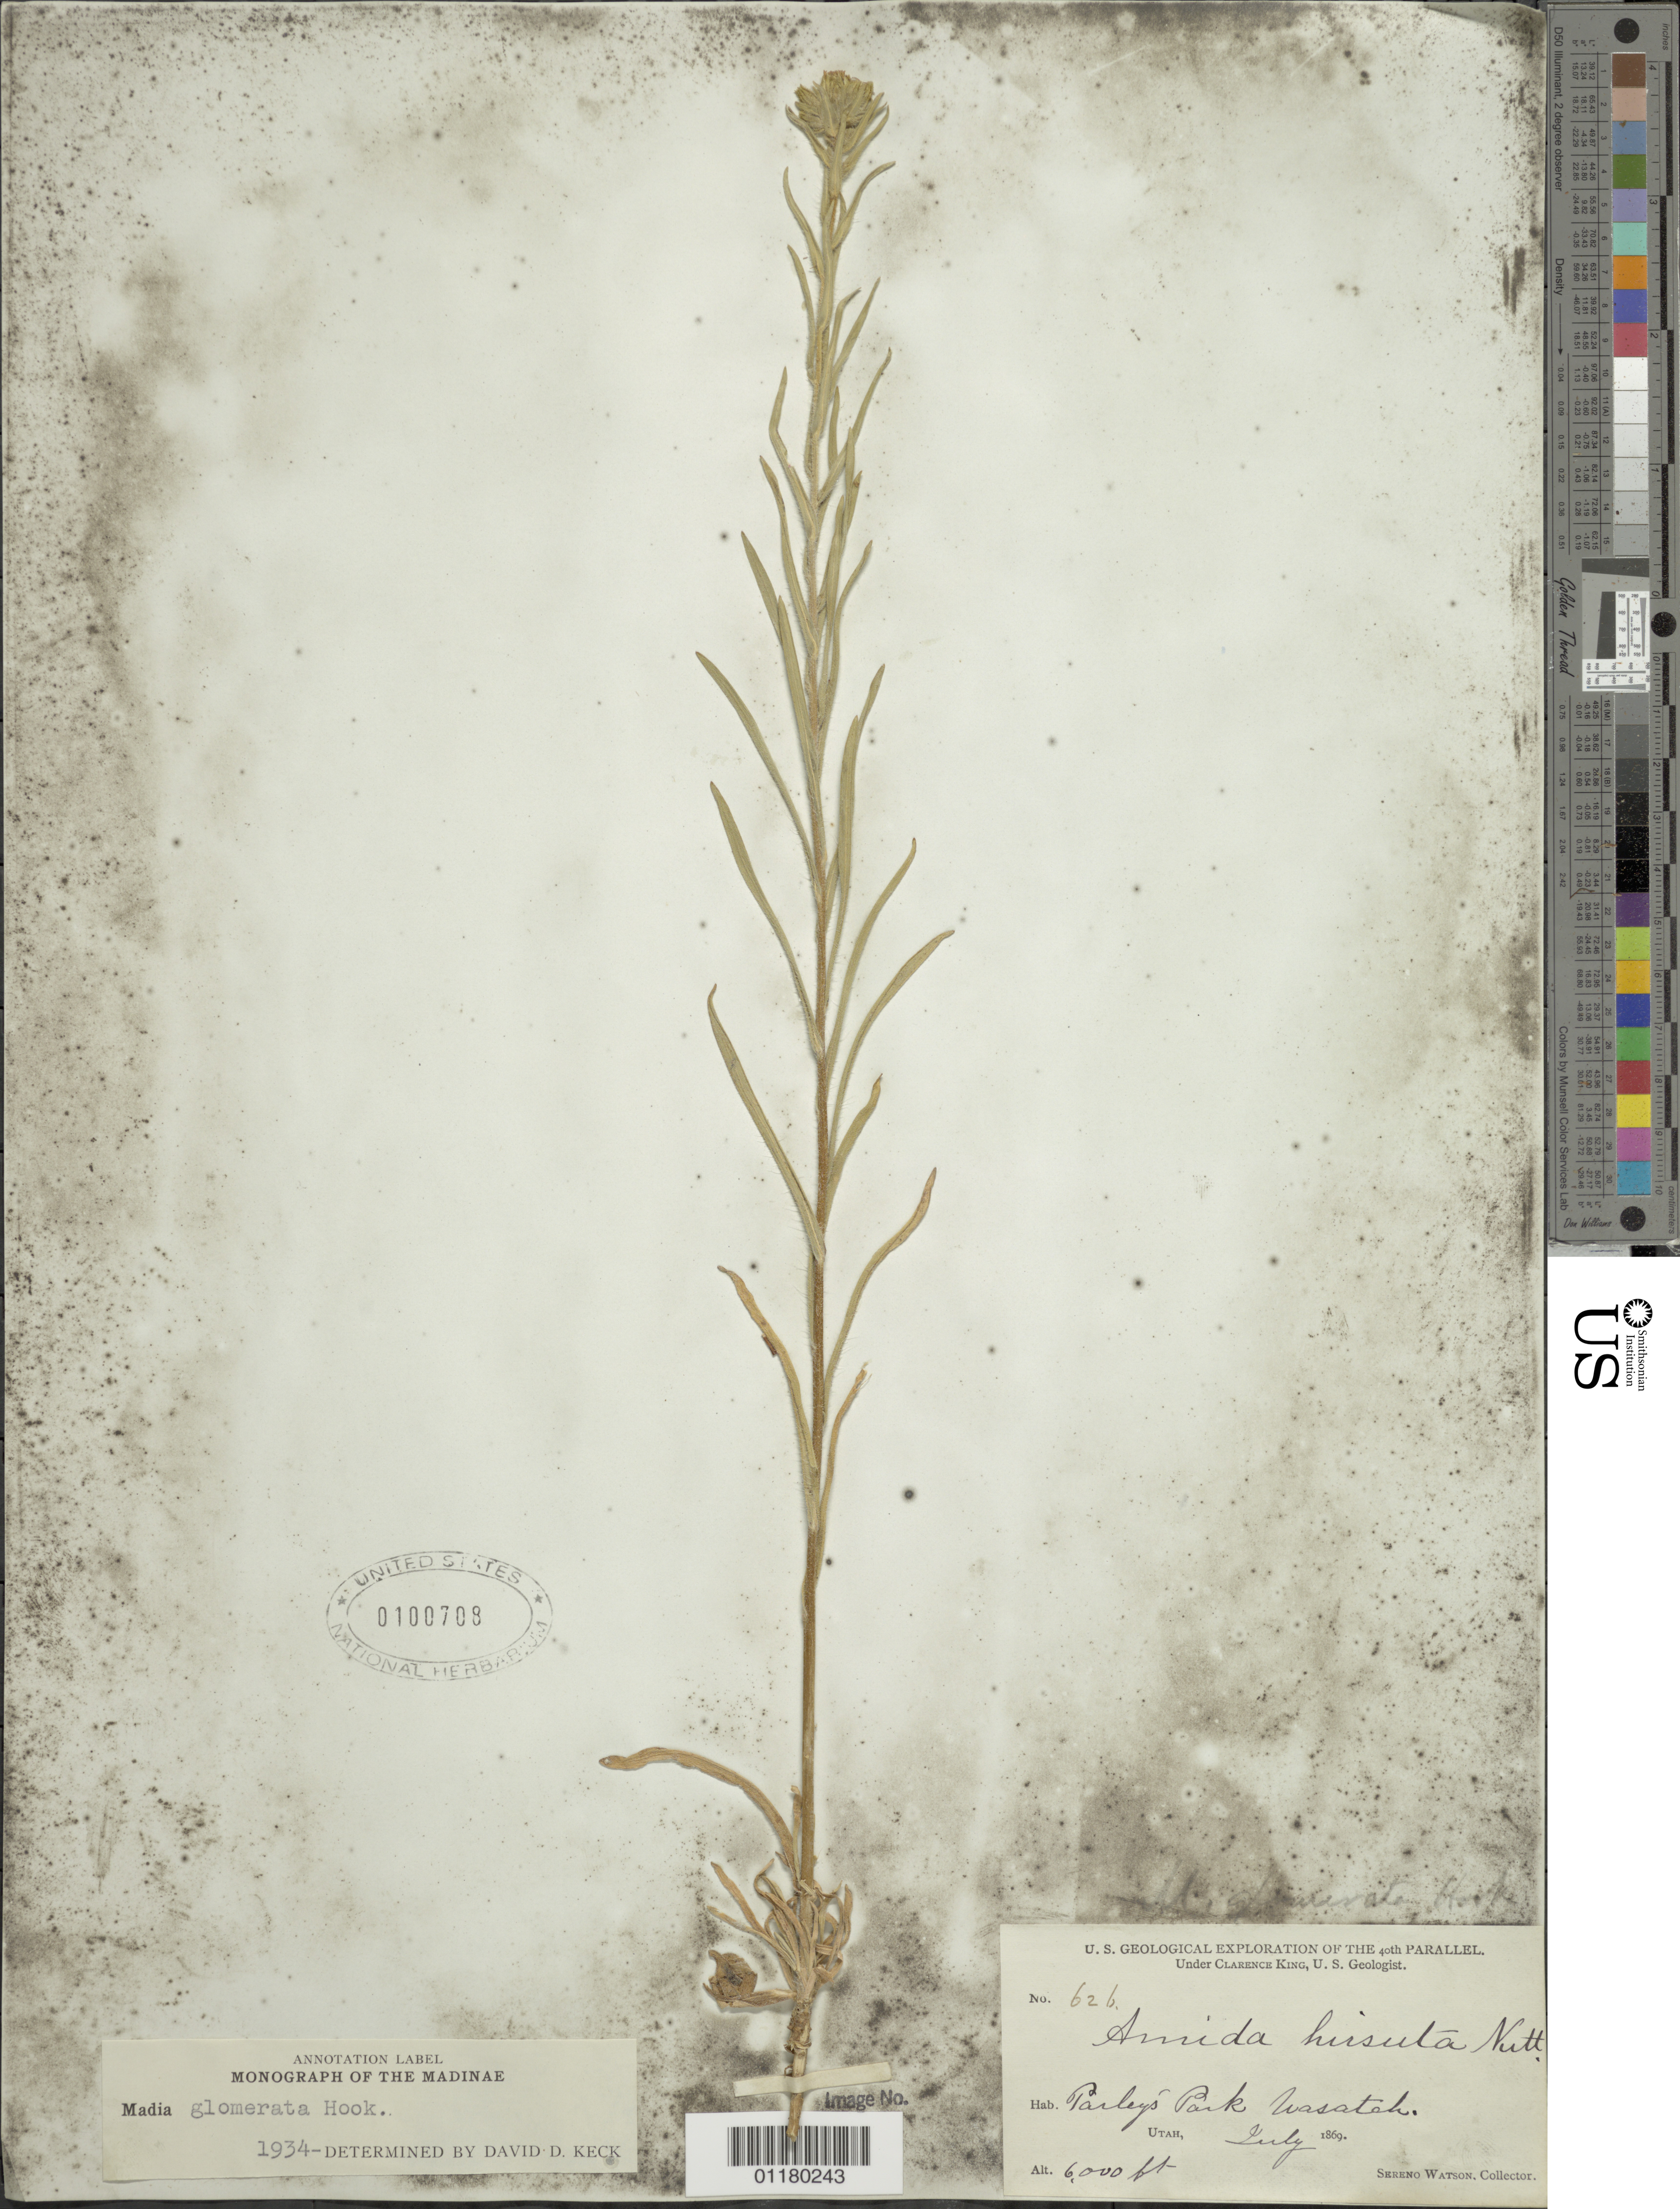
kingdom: Plantae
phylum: Tracheophyta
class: Magnoliopsida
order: Asterales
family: Asteraceae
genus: Madia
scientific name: Madia glomerata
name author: Hook.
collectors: S. Watson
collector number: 626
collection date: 1869-07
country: United States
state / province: Utah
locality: Parley's Park, Wasatch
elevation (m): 1829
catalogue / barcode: US 100708